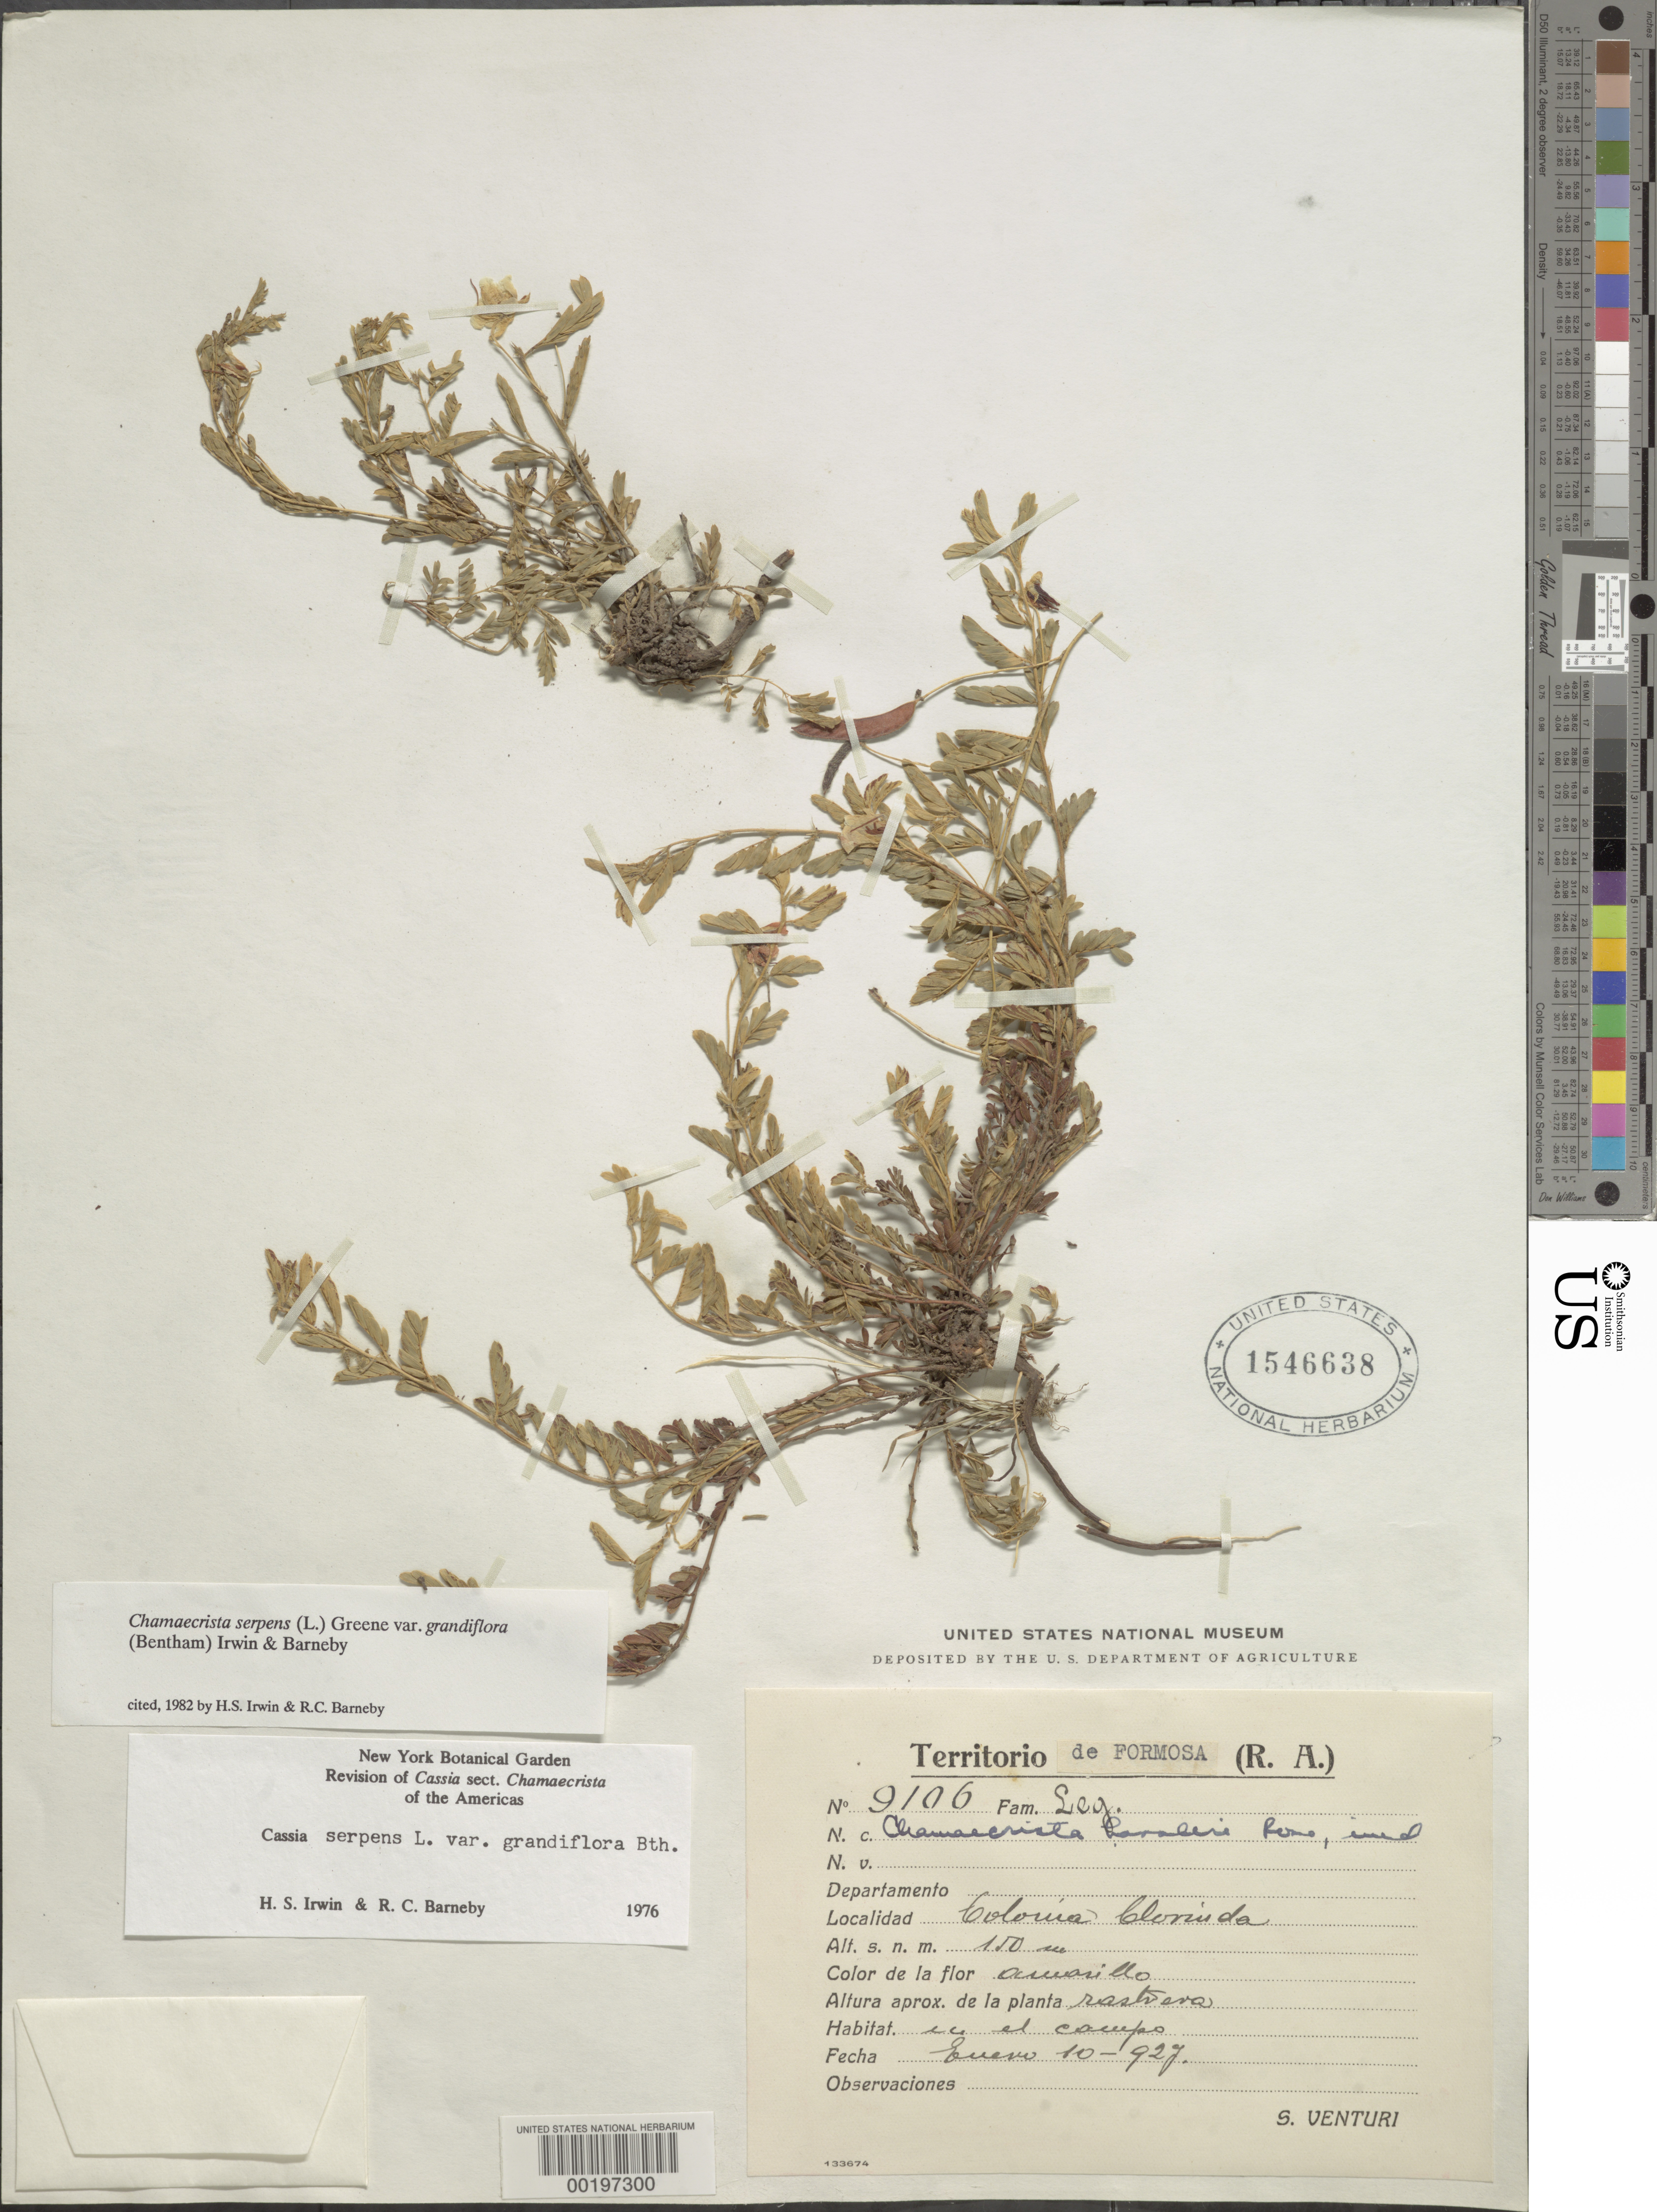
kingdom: Plantae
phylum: Tracheophyta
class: Magnoliopsida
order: Fabales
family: Fabaceae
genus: Chamaecrista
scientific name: Chamaecrista serpens var. grandiflora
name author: (Benth.) H.S. Irwin & Barneby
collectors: S. Venturi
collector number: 9106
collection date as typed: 10 Jan 1927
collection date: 1927-01-10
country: Argentina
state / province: Formosa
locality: Colonia Cloruida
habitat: En el campo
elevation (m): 150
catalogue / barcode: US 1546638